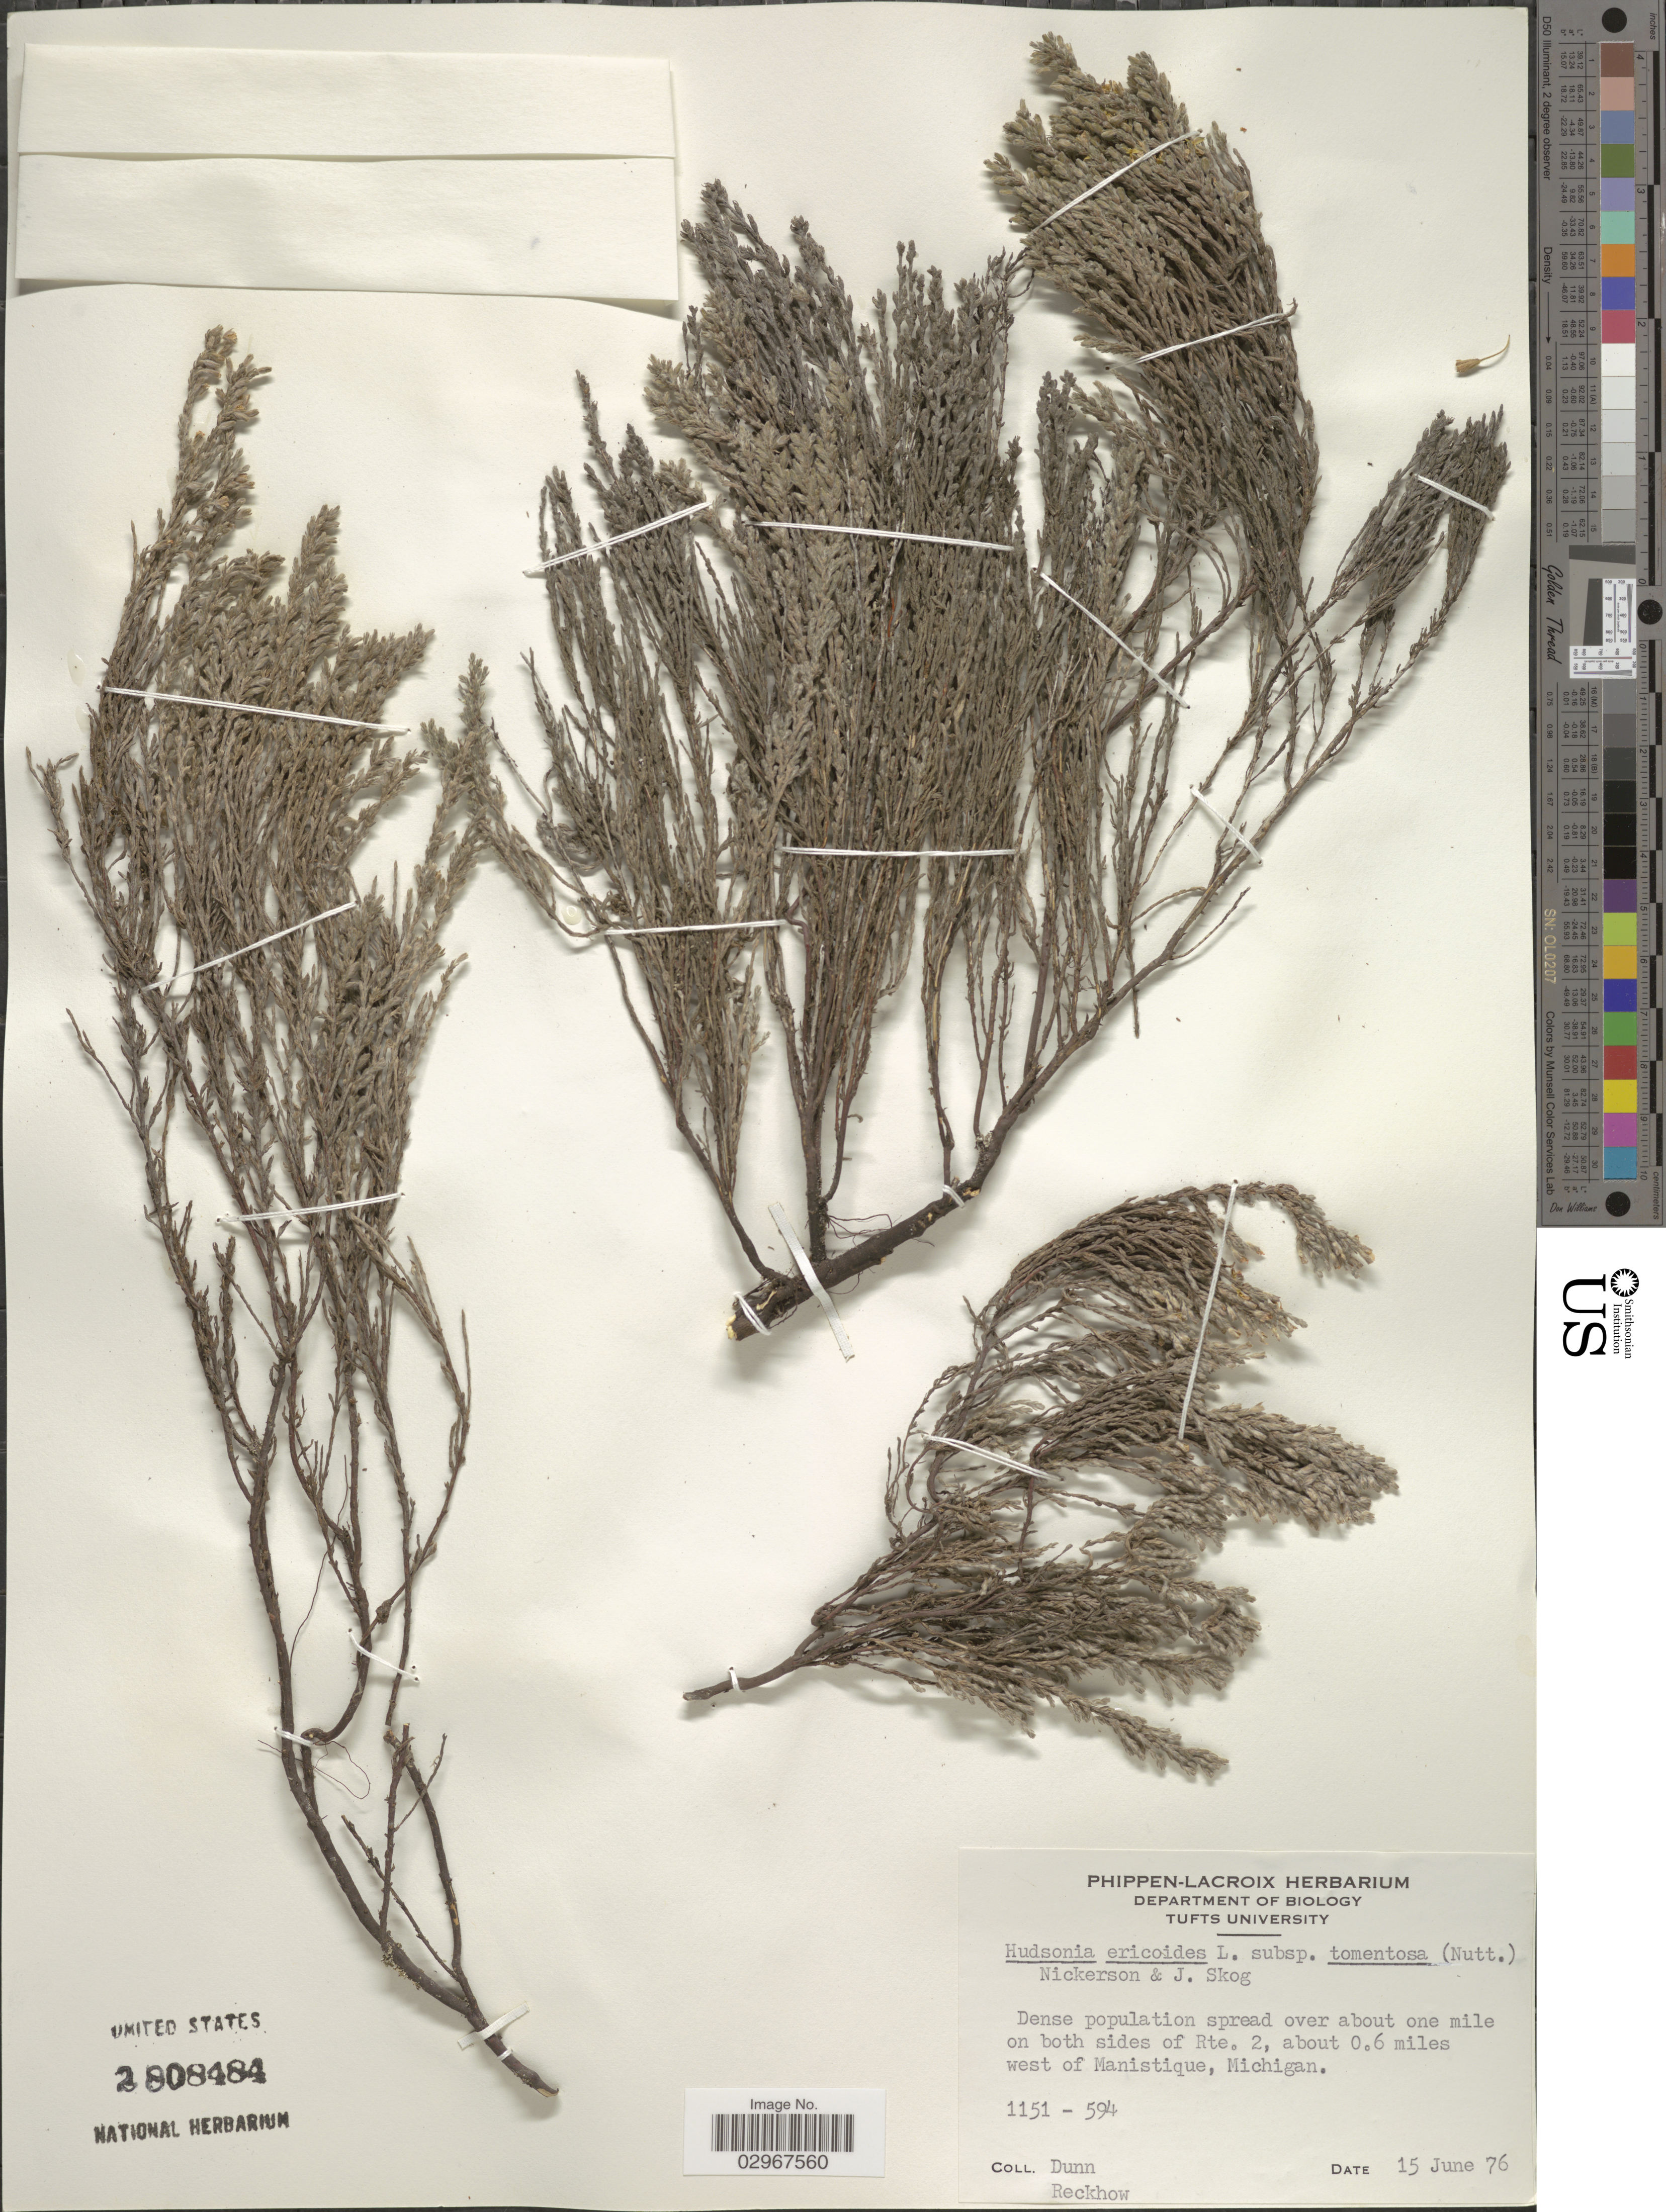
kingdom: Plantae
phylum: Tracheophyta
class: Magnoliopsida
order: Malvales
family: Cistaceae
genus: Hudsonia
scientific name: Hudsonia tomentosa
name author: Nutt.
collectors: -- Dunn & Reckhow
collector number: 1151-594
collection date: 1976-06-15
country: United States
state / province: Michigan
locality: Over about one mile on both sides of Rte. 2, about 0.6 miles west of Manistique.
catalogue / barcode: US 2808484